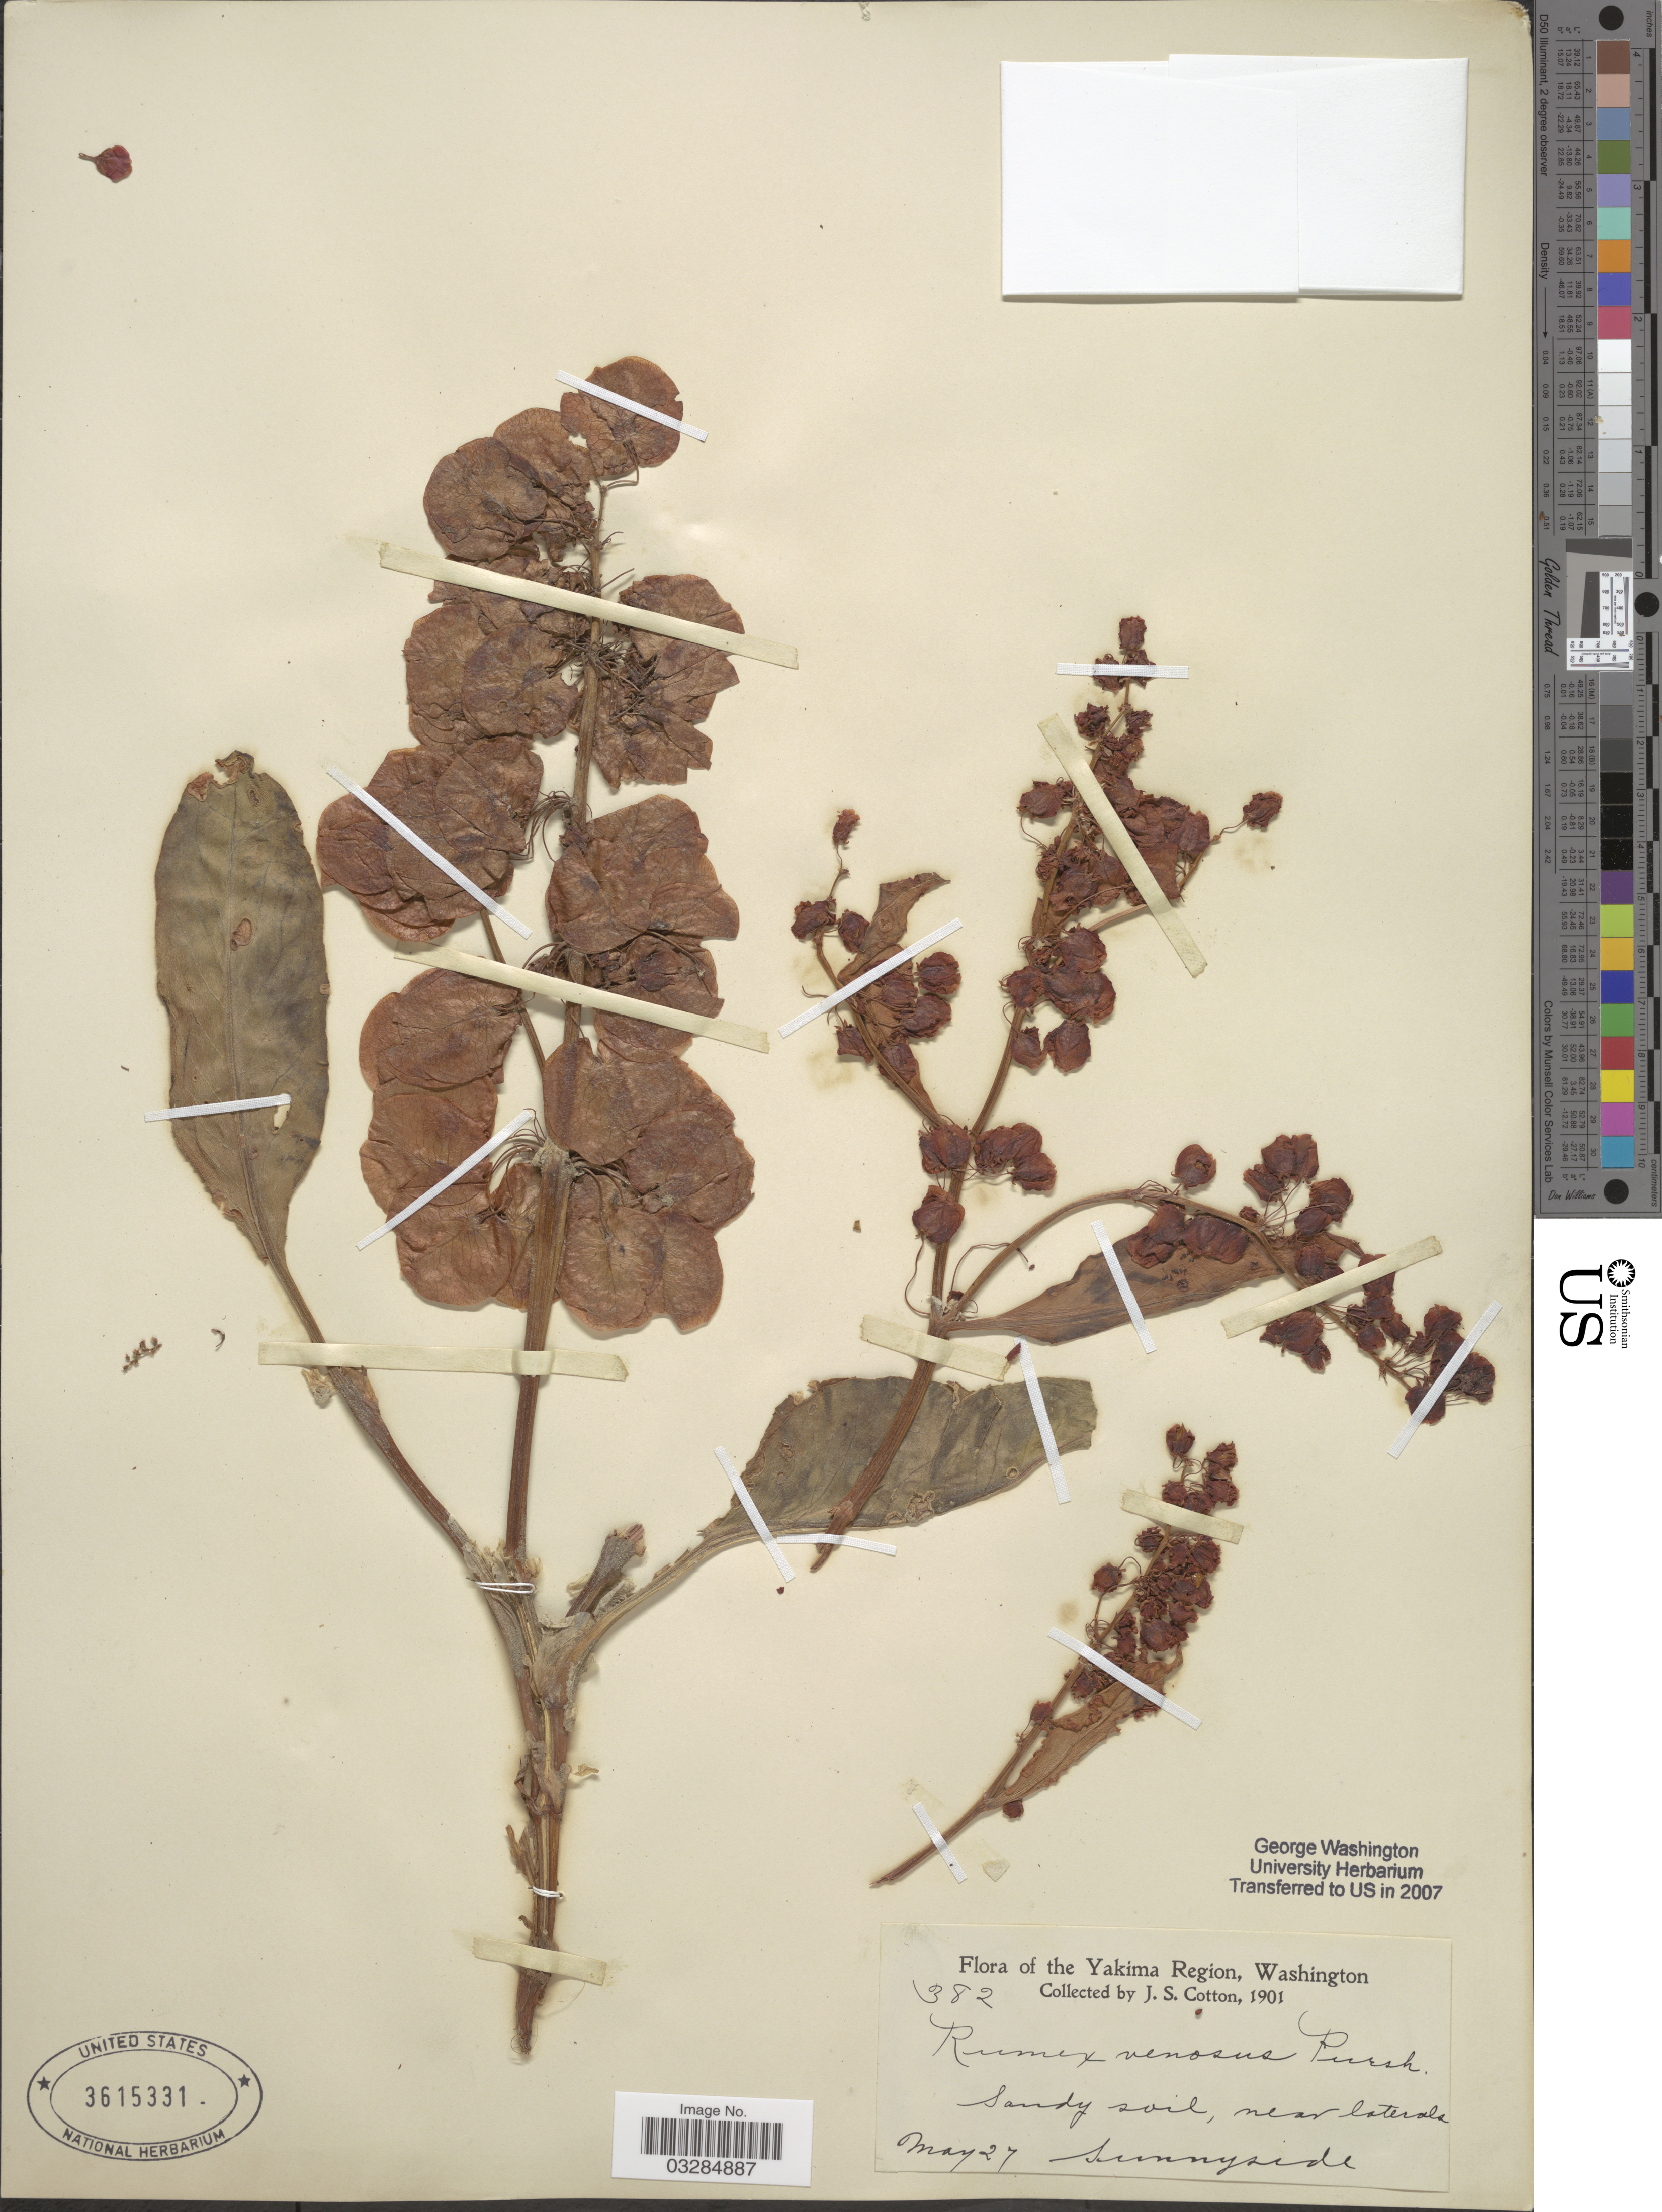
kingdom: Plantae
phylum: Tracheophyta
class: Magnoliopsida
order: Caryophyllales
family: Polygonaceae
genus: Rumex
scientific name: Rumex venosus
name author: Pursh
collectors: J. S. Cotton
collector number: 382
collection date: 1901-05-27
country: United States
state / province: Washington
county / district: Yakima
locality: Yakima Region, Sunnyside.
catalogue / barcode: US 3615331